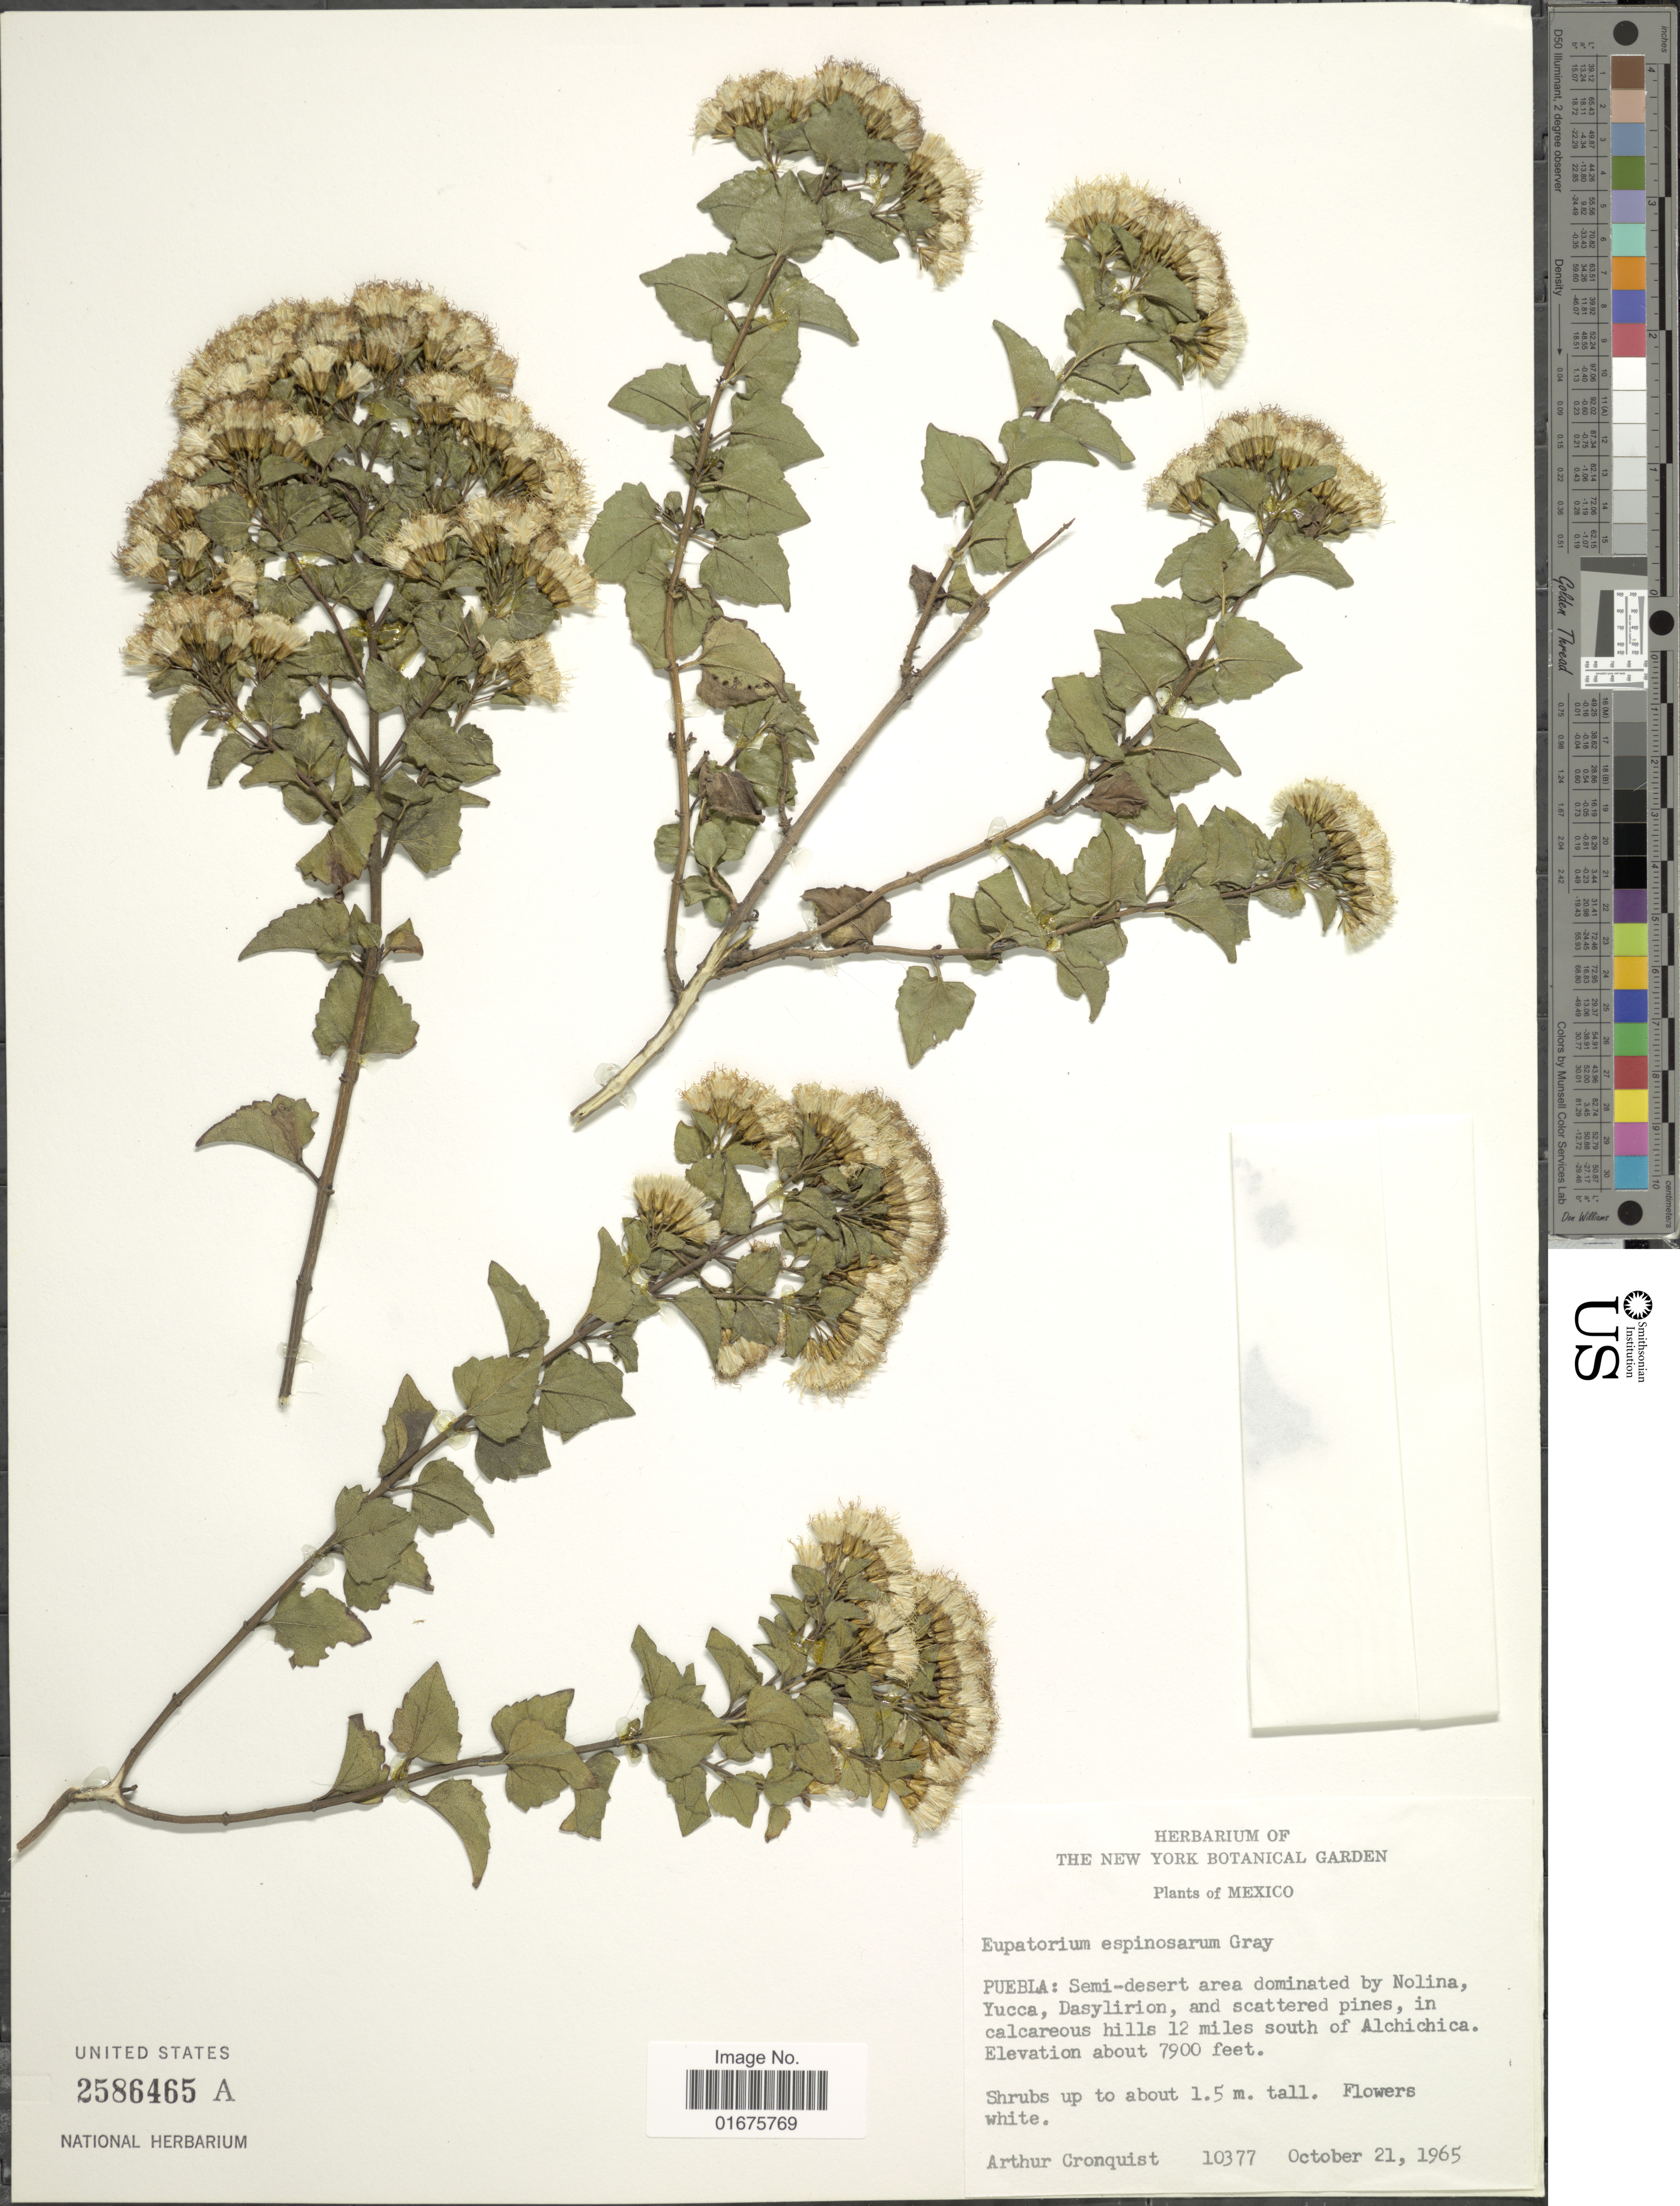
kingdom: Plantae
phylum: Tracheophyta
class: Magnoliopsida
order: Asterales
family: Asteraceae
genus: Ageratina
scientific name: Ageratina espinosarum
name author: (A. Gray) R.M. King & H. Rob.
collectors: A. J. Cronquist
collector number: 10377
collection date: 1965-10-21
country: Mexico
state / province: Puebla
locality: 12 miles south of Alchichica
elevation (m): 2408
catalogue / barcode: US 2586465A